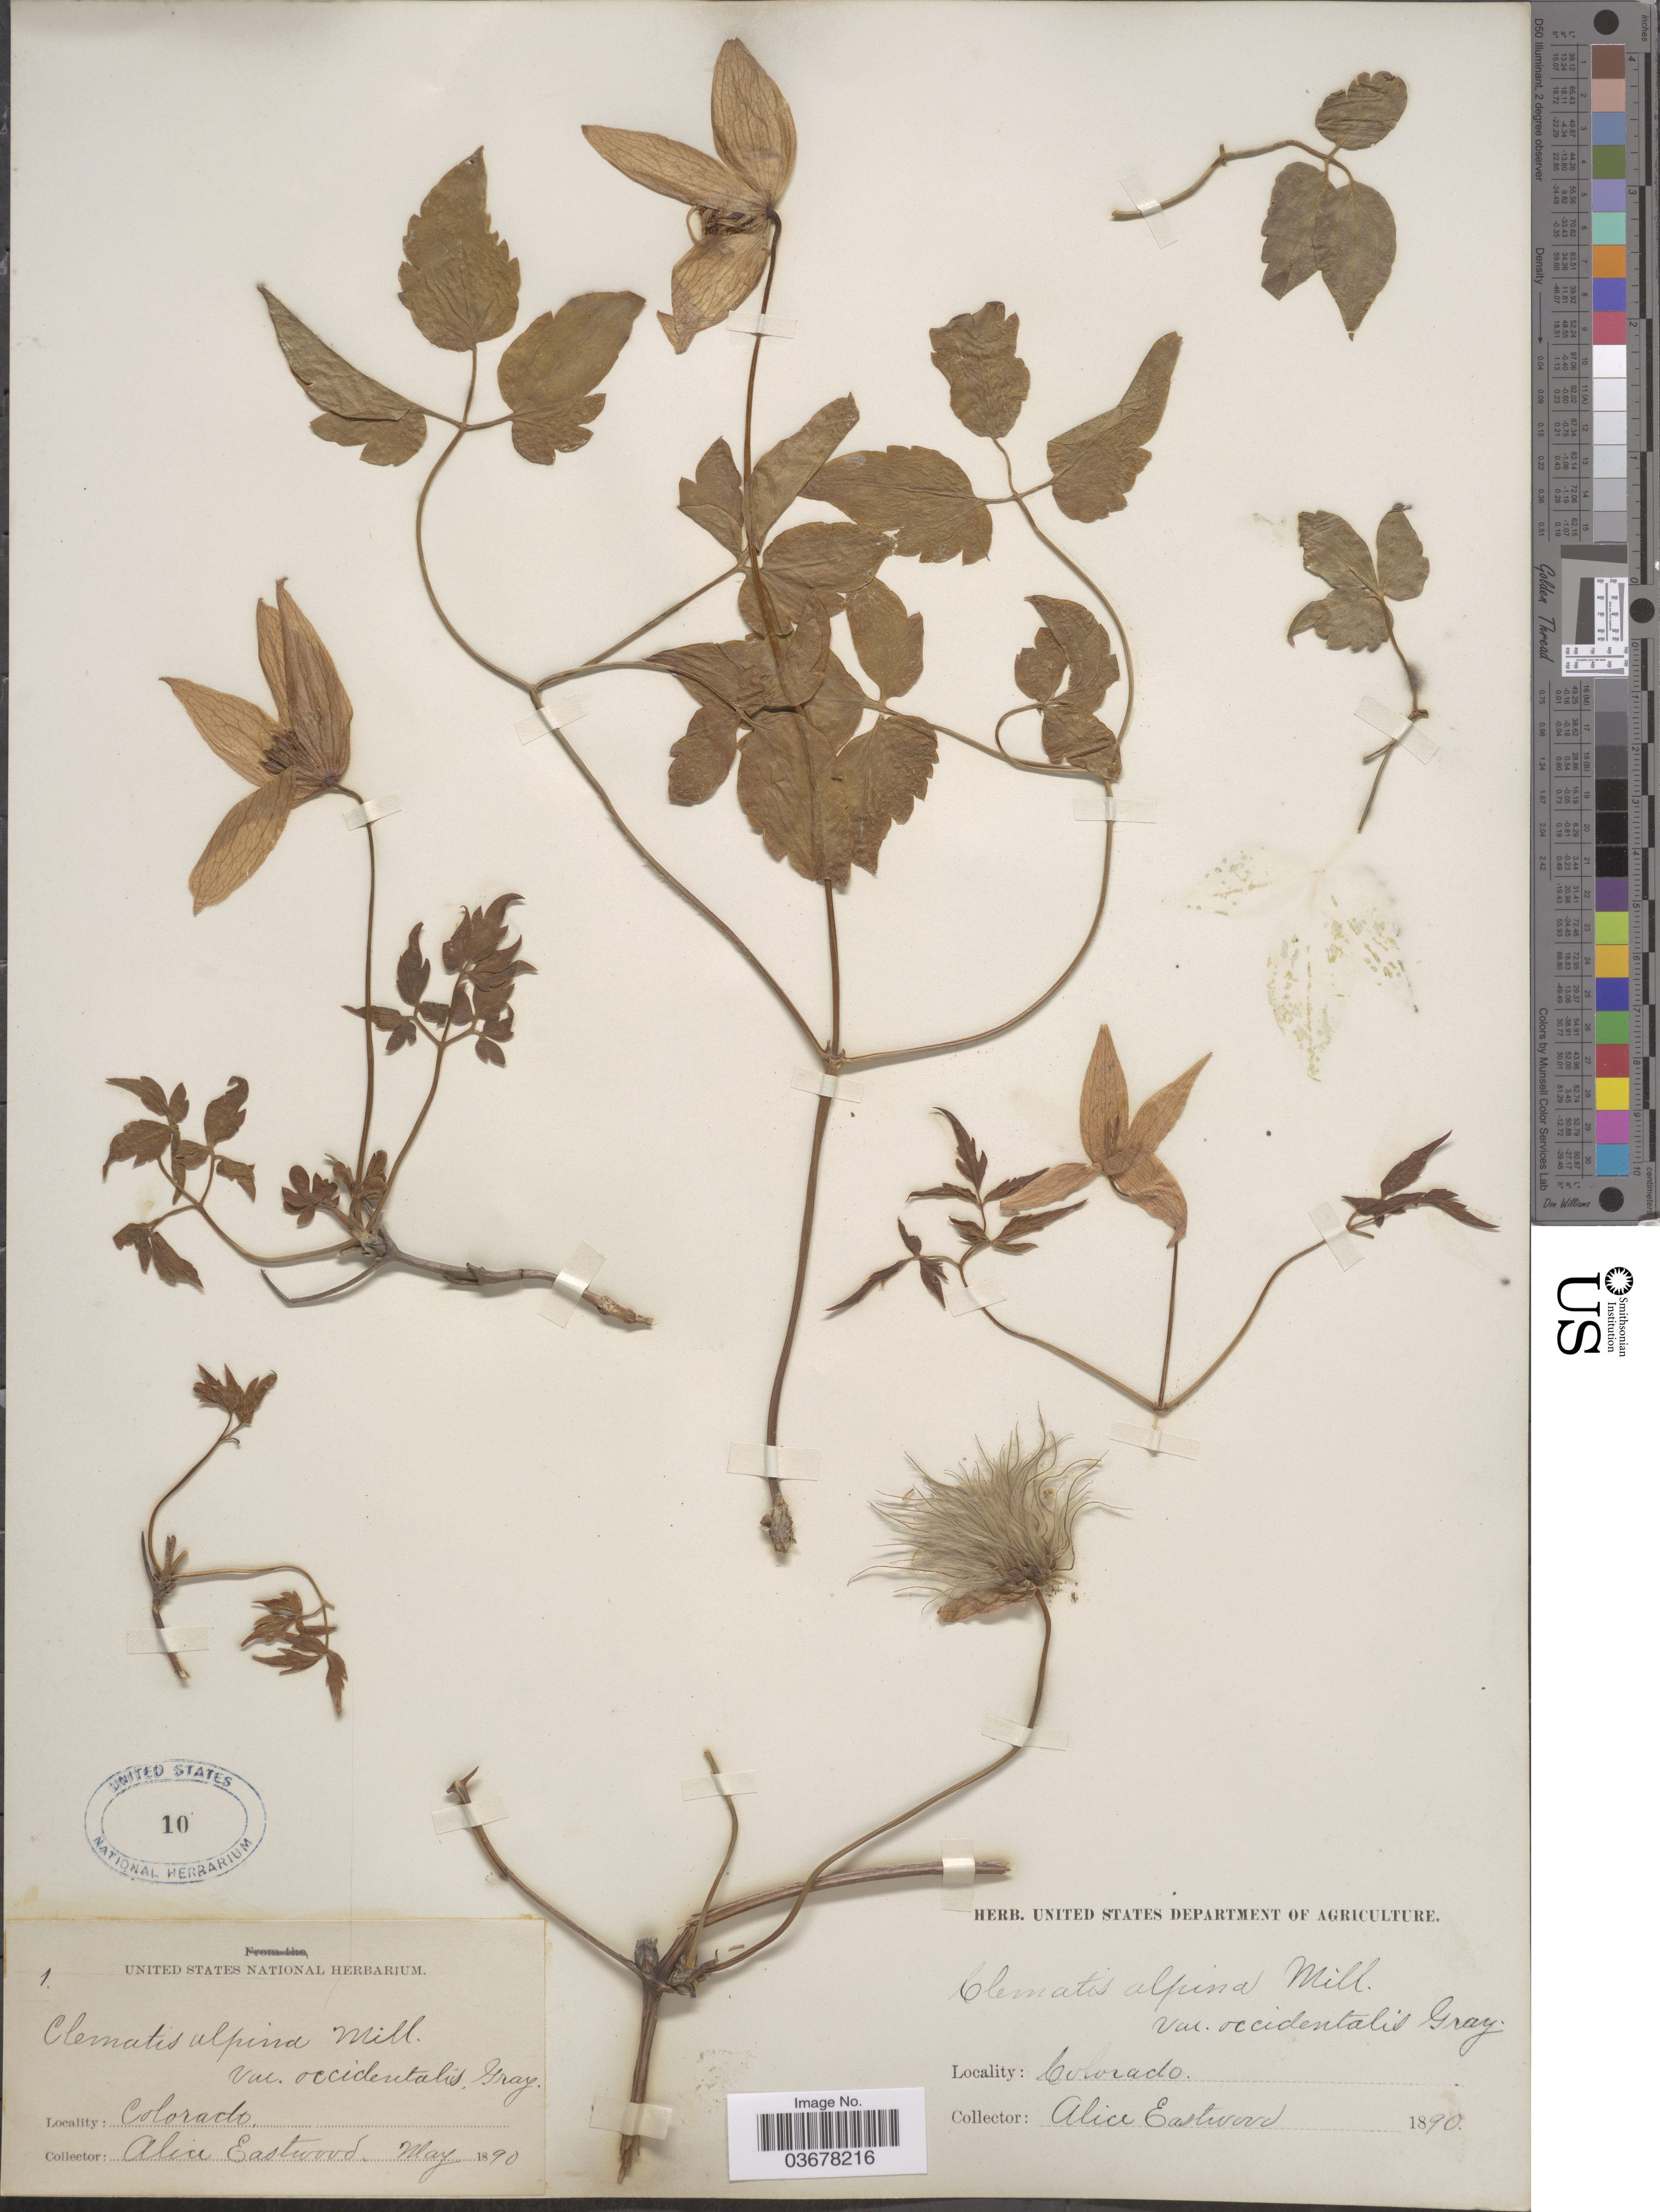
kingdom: Plantae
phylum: Tracheophyta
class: Magnoliopsida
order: Ranunculales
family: Ranunculaceae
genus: Clematis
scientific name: Clematis columbiana var. columbiana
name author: (Nutt.) Torr. & A. Gray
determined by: Strong, M. T., (US), Smithsonian Institution - National Museum of Natural History (UNITED STATES)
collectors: A. Eastwood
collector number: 1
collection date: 1890-05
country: United States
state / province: Colorado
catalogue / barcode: US 10